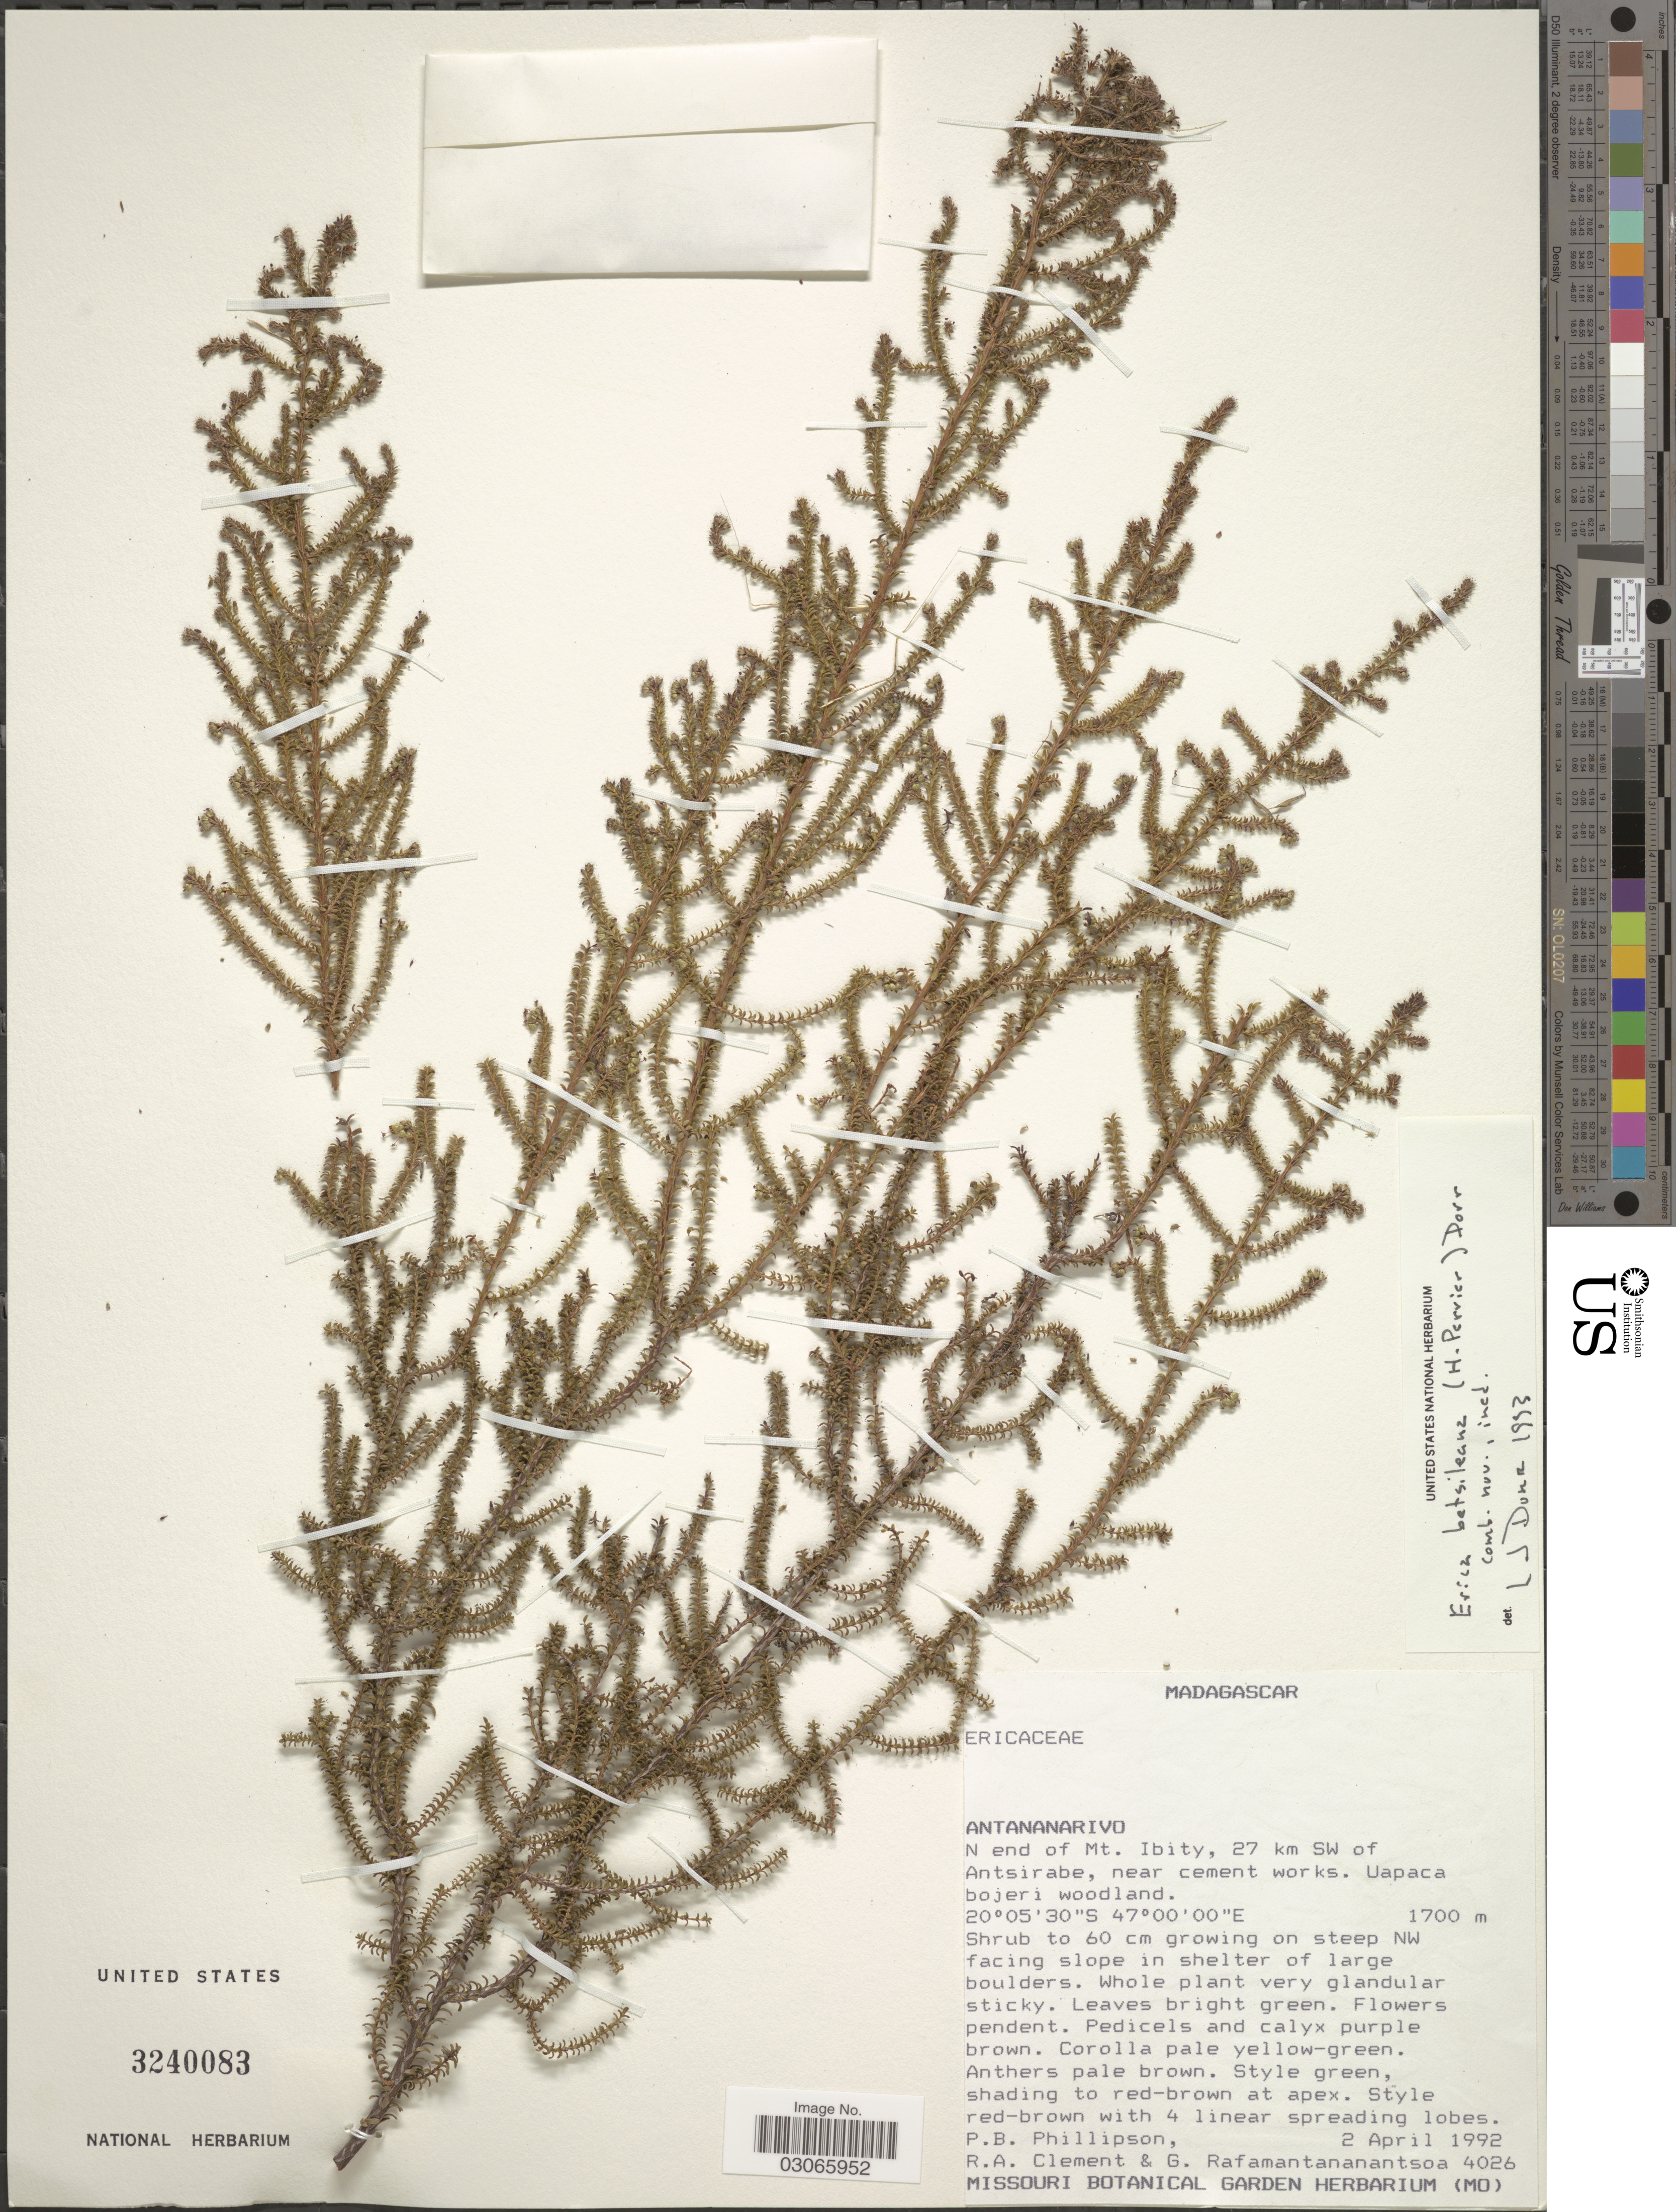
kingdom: Plantae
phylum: Tracheophyta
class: Magnoliopsida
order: Ericales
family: Ericaceae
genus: Erica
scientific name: Erica betsileana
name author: (H. Perrier) Dorr & E.G.H. Oliv.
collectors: P. B. Phillipson, R. A.Clement & G. Rafamantanantsoa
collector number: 4026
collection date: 1992-04-02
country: Madagascar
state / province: Vakinankaratra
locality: N end of Mt. Ibity, 27 km SW of Antsirabe, near cement works.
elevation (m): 1700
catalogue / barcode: US 3240083